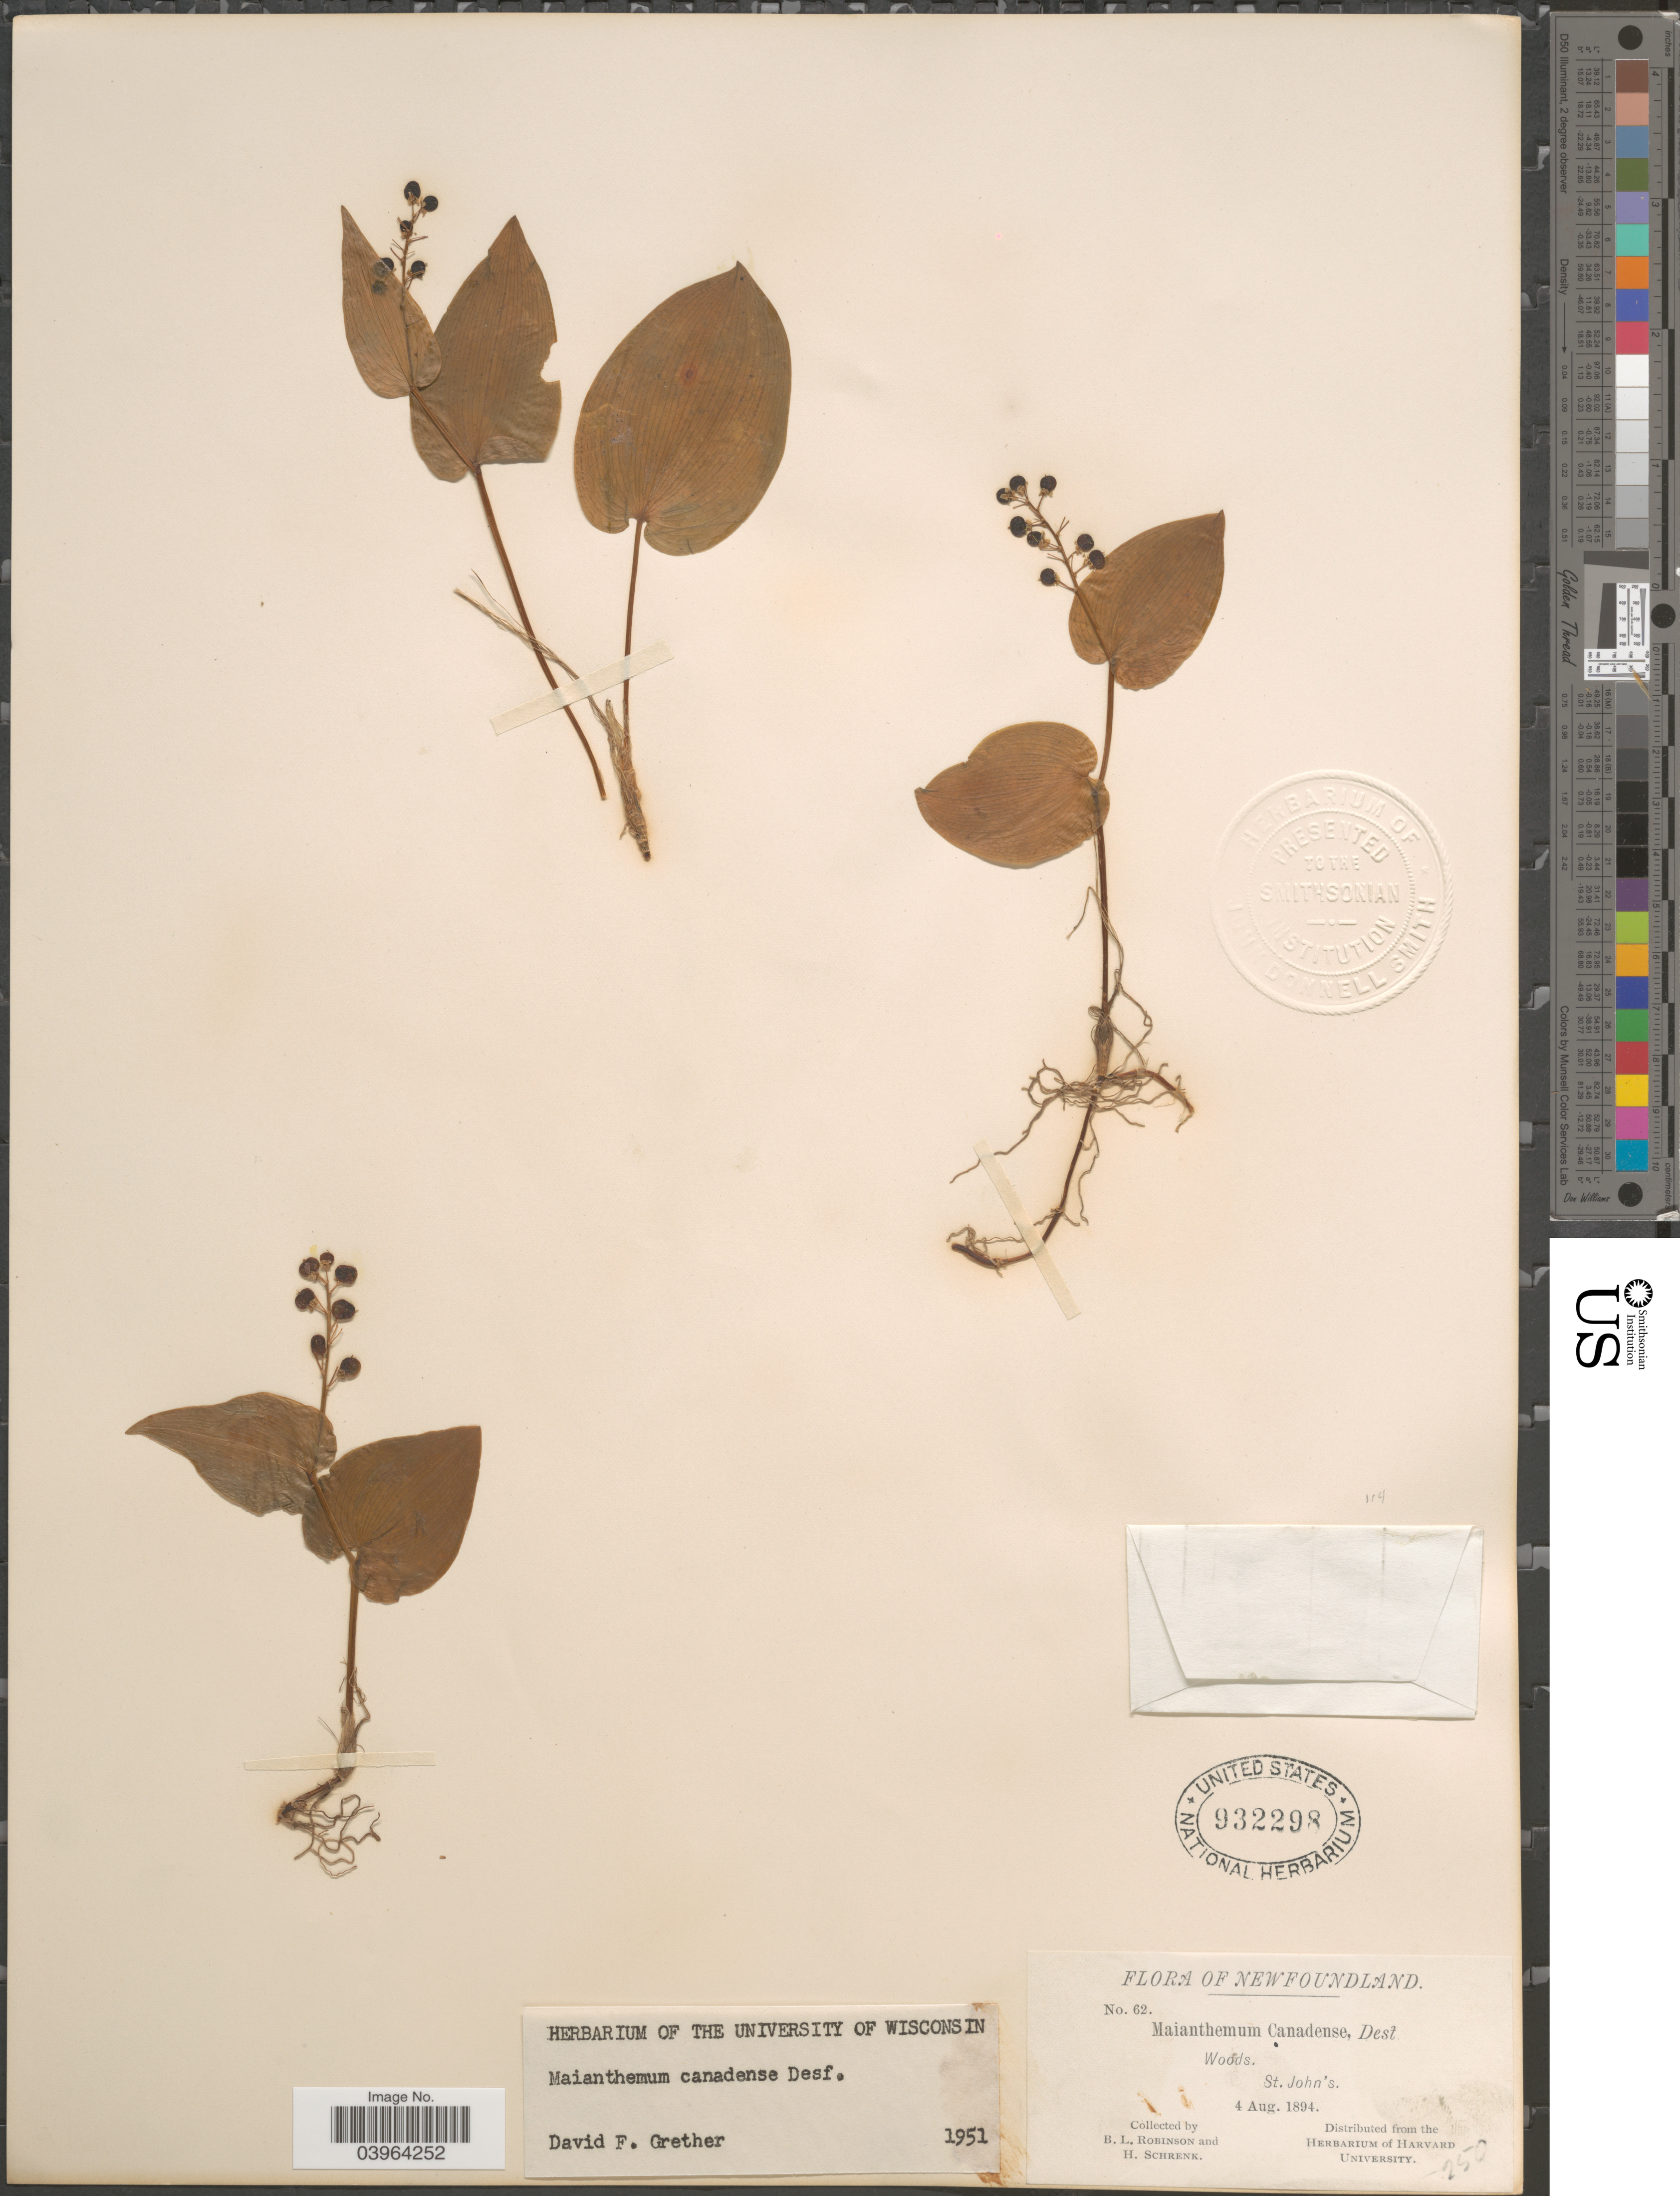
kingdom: Plantae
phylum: Tracheophyta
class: Liliopsida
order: Asparagales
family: Asparagaceae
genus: Maianthemum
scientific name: Maianthemum canadense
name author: Desf.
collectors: B. L. Robinson & H. Schrenk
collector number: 62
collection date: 1894-08-04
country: Canada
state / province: Newfoundland and Labrador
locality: St. John's.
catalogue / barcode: US 932298